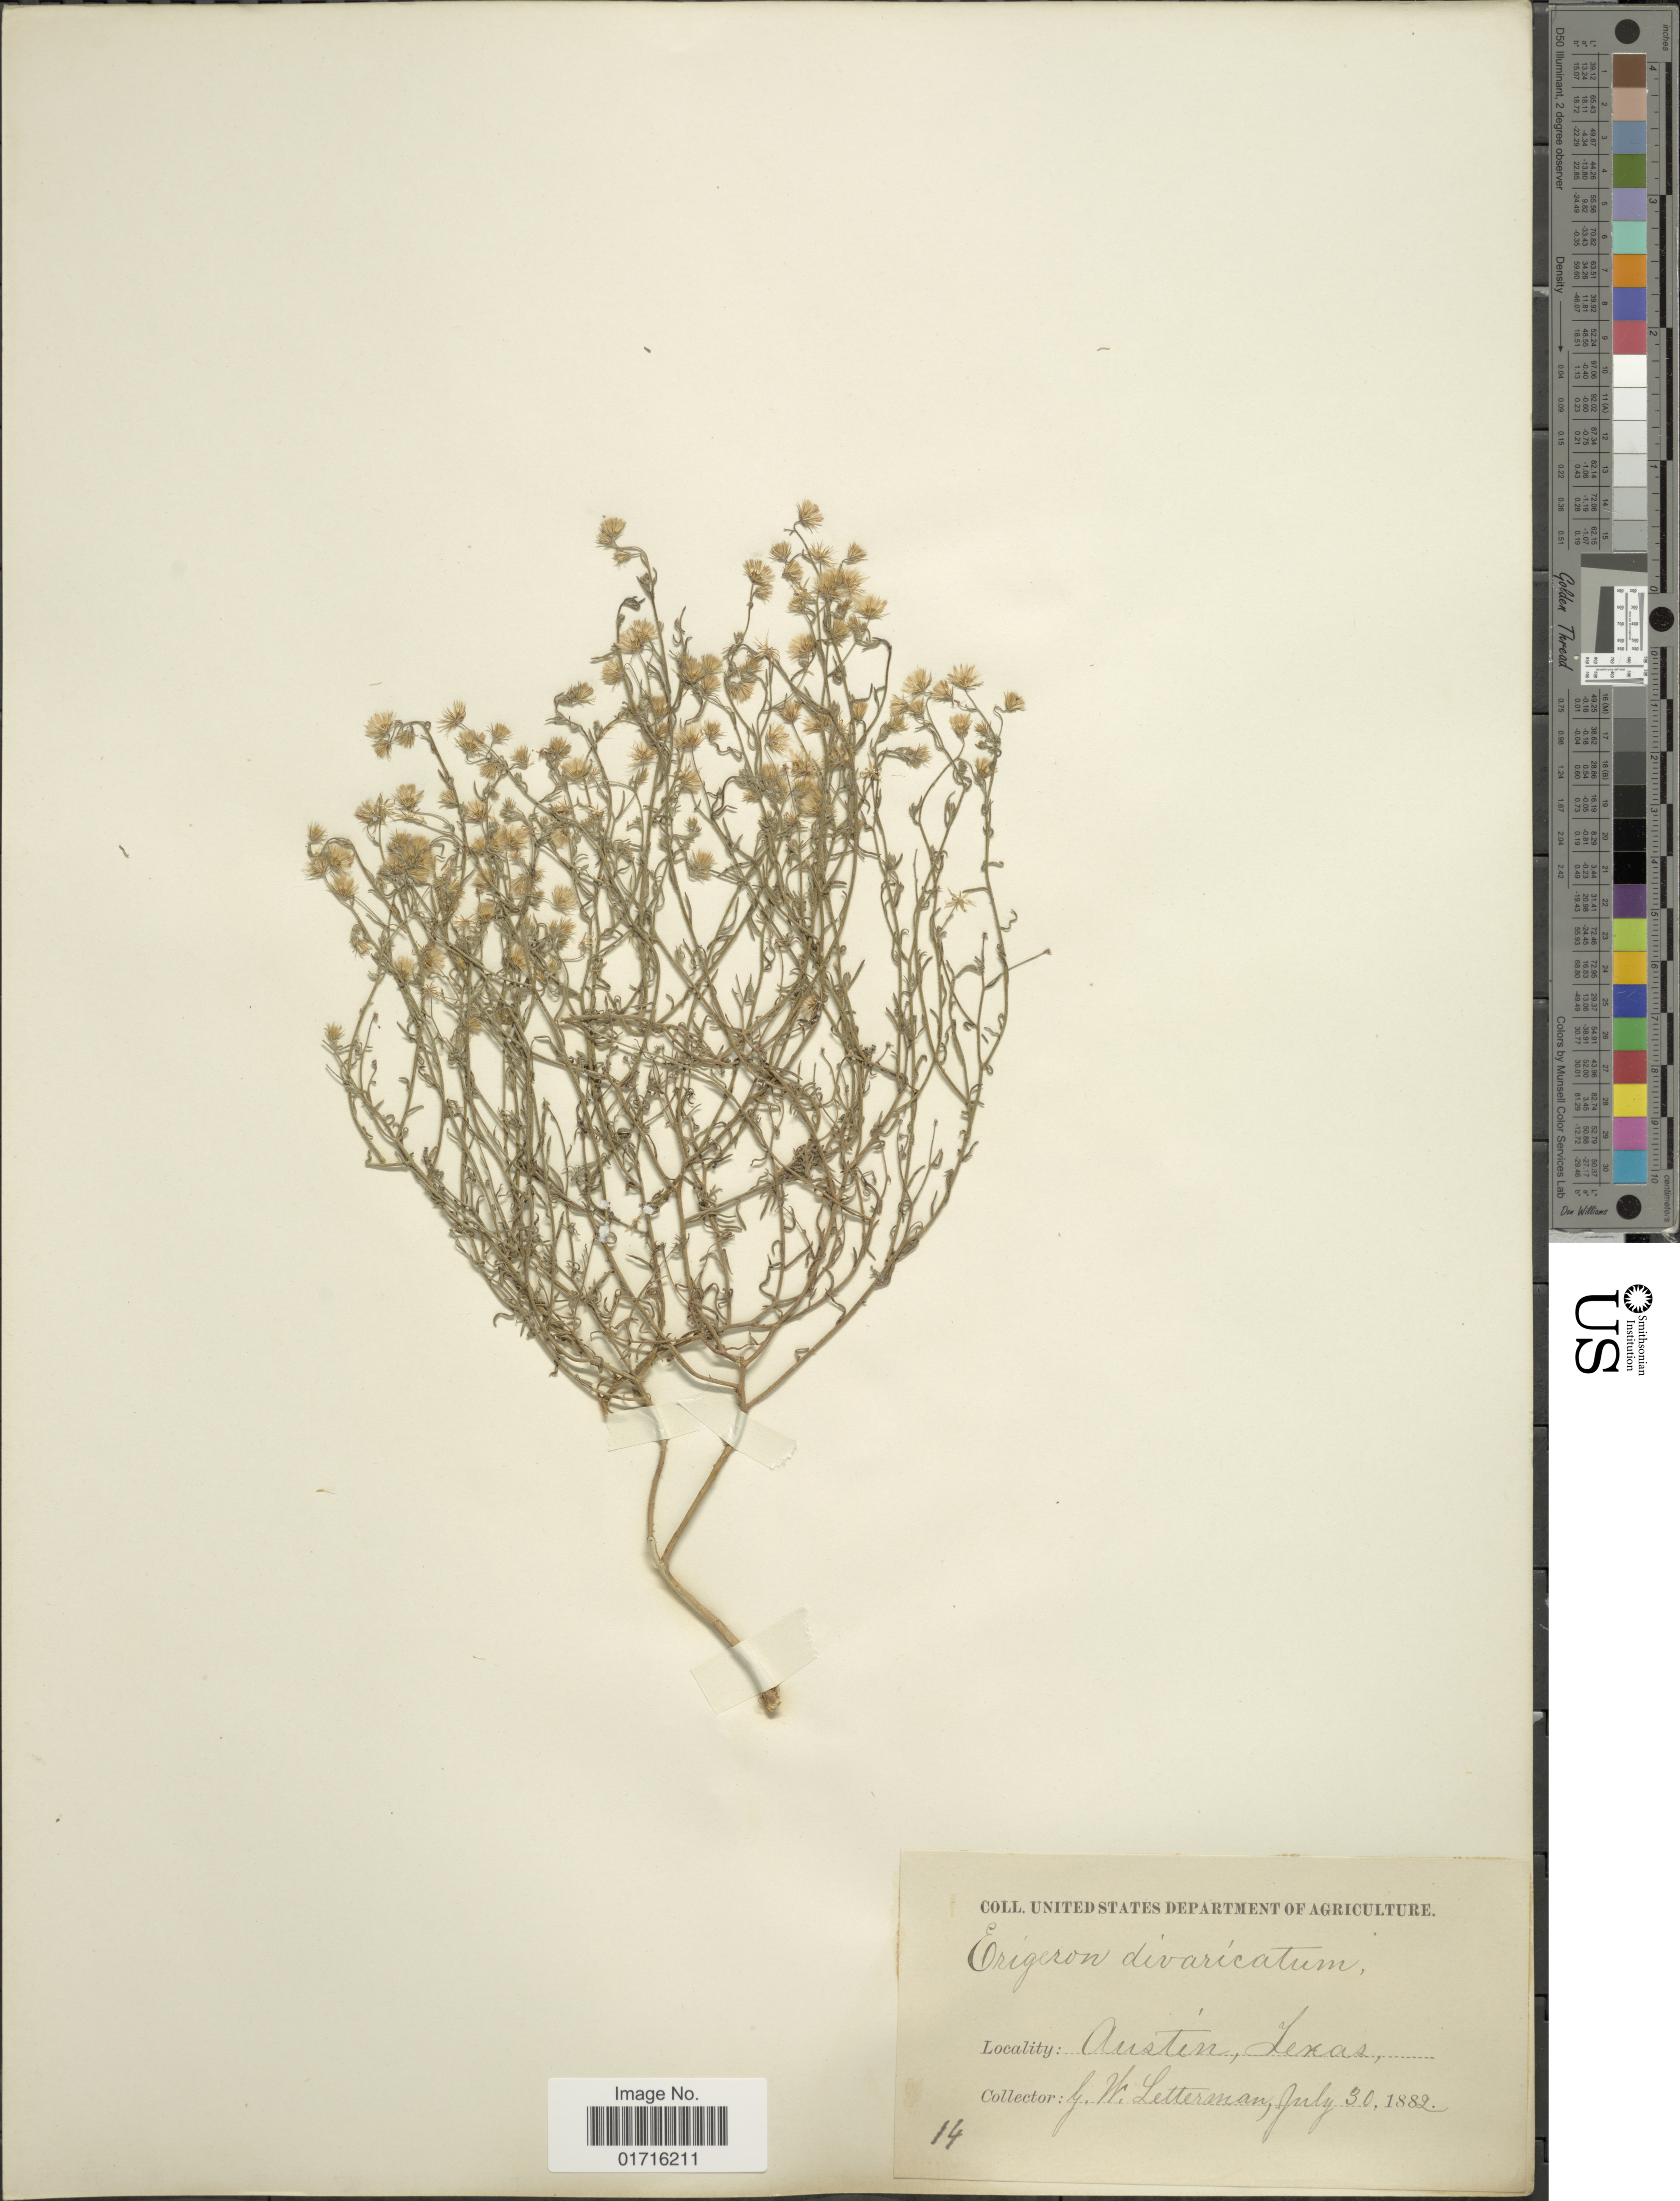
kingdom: Plantae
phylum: Tracheophyta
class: Magnoliopsida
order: Asterales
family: Asteraceae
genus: Conyza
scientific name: Conyza divaricata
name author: Spreng.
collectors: G. W. Letterman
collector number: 14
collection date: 1882-07-30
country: United States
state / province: Texas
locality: Austin